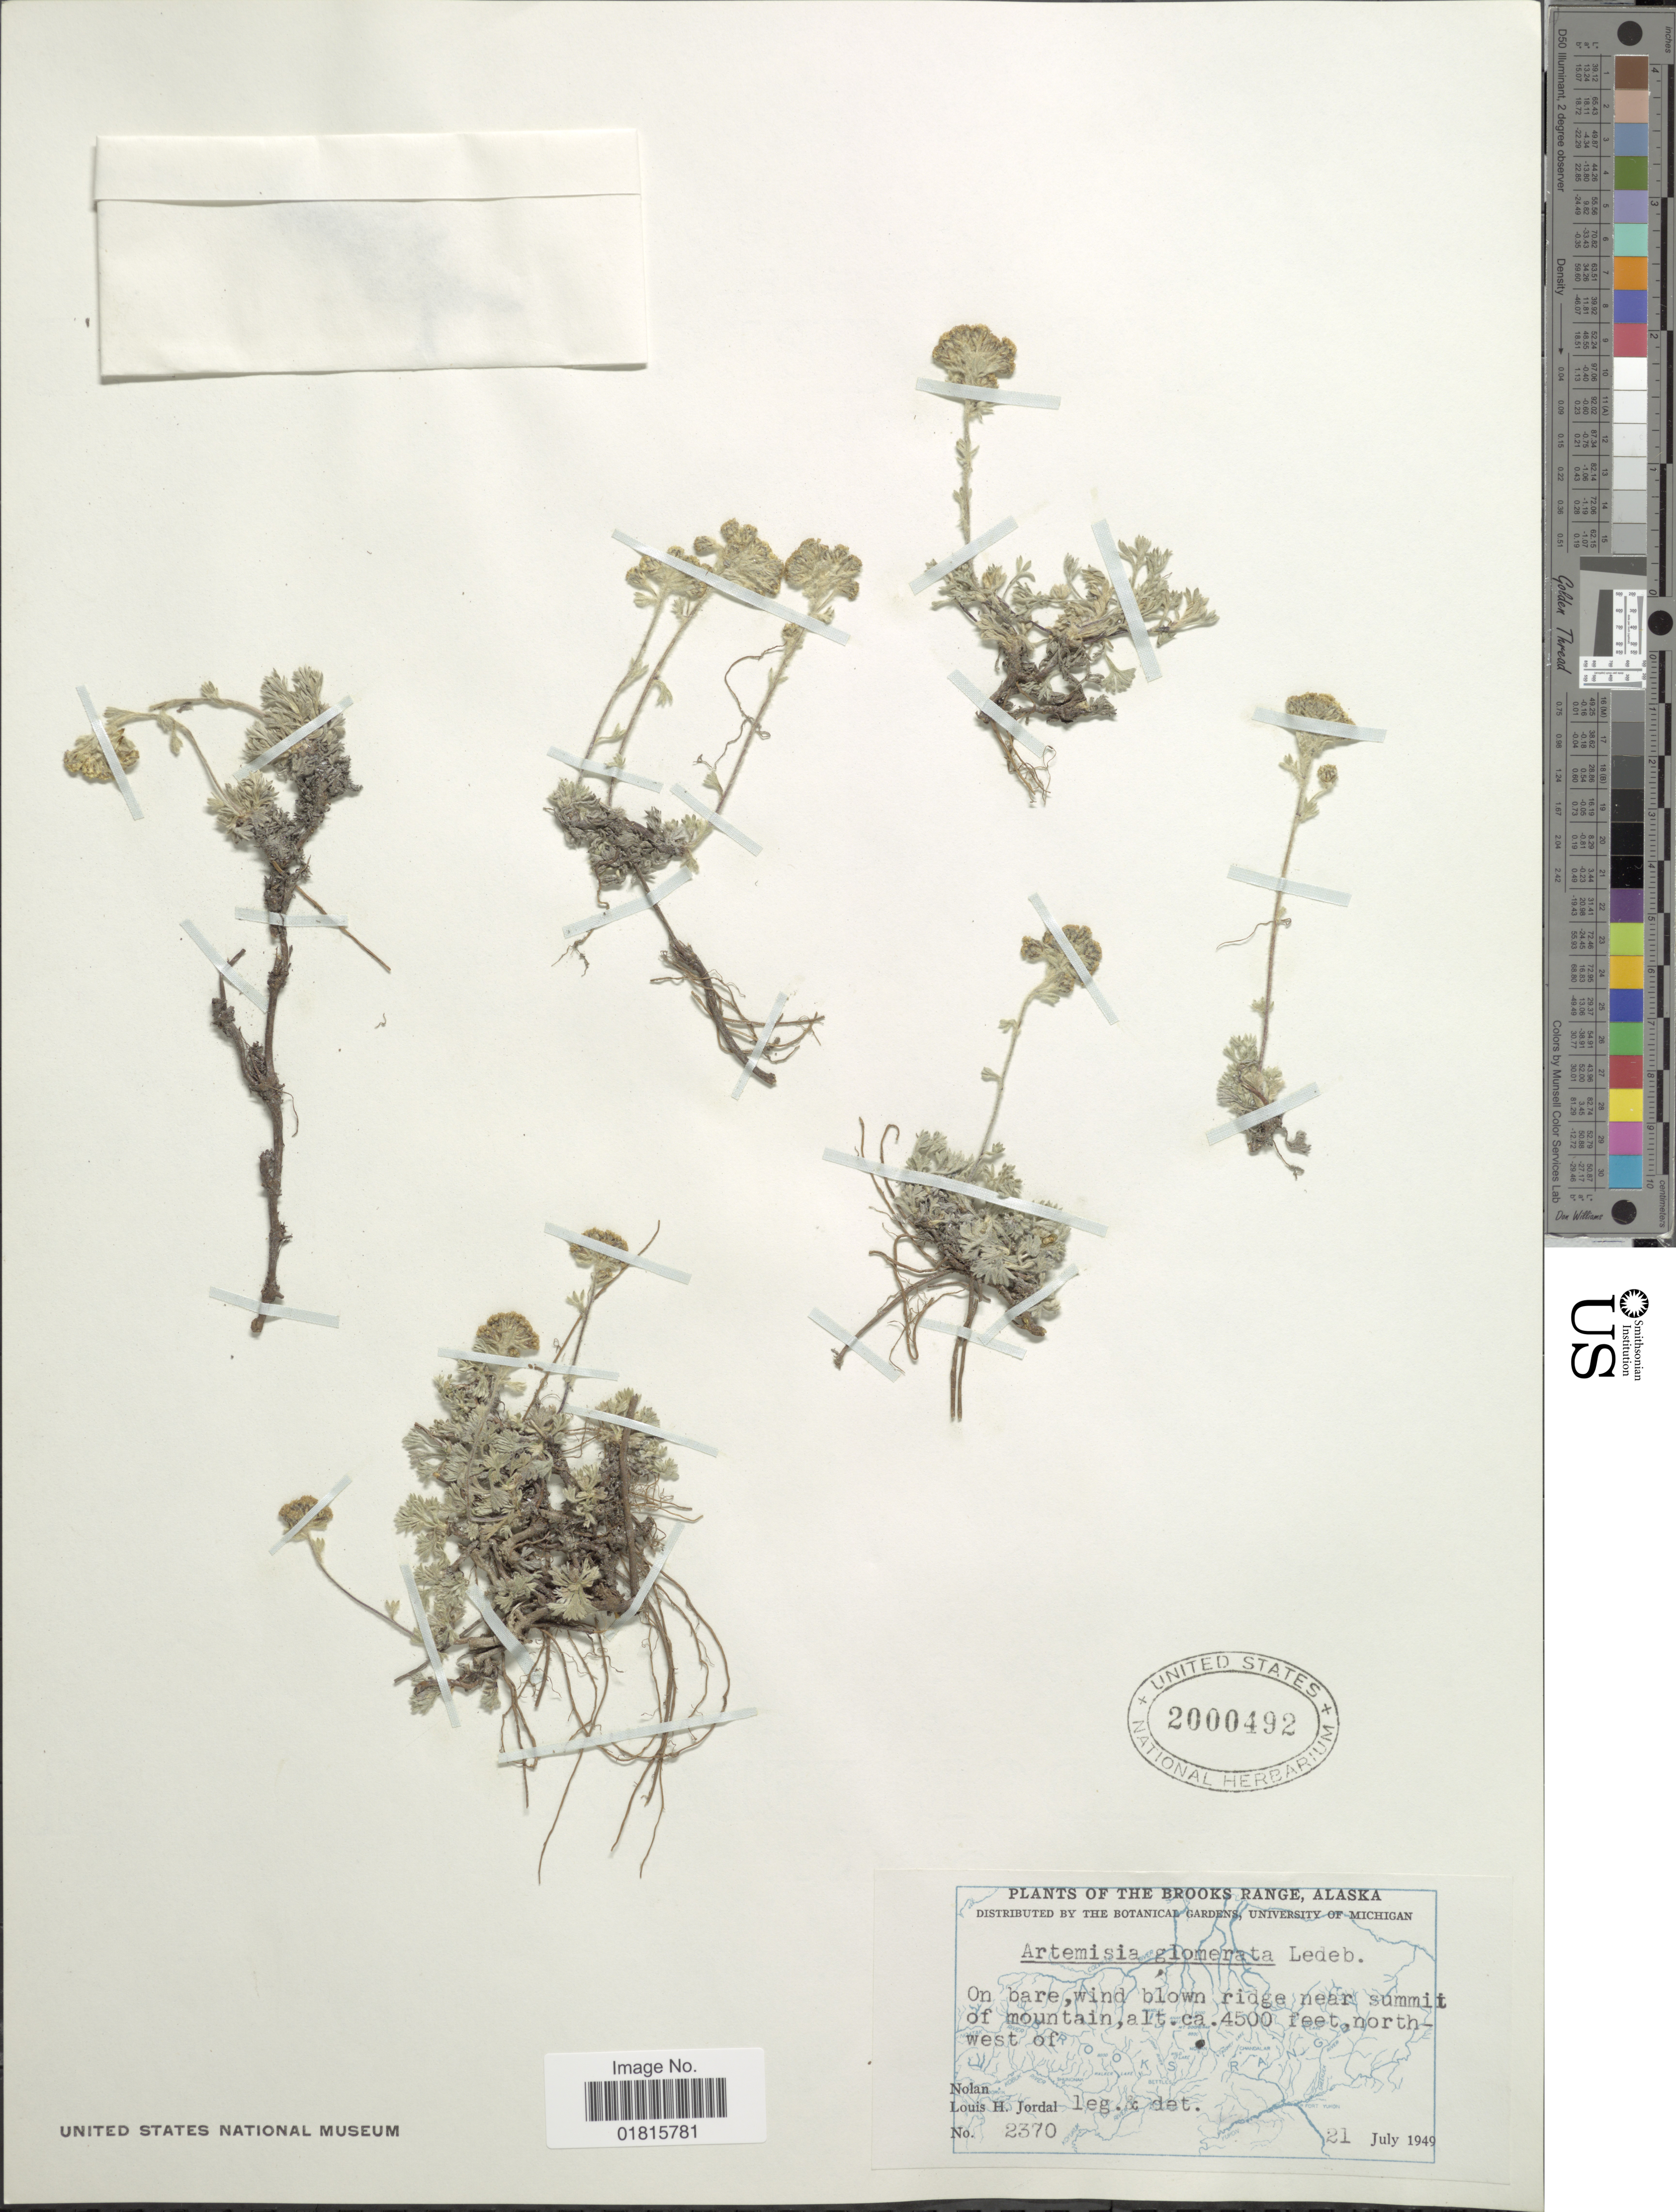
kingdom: Plantae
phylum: Tracheophyta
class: Magnoliopsida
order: Asterales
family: Asteraceae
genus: Artemisia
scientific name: Artemisia glomerata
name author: Ledeb.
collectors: L. Jordal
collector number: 2370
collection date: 1949-07-21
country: United States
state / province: Alaska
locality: The Brooks Range, On bare, wind blown ridge near summit of mountain, north-west of Nolan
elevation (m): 1372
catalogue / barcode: US 2000492